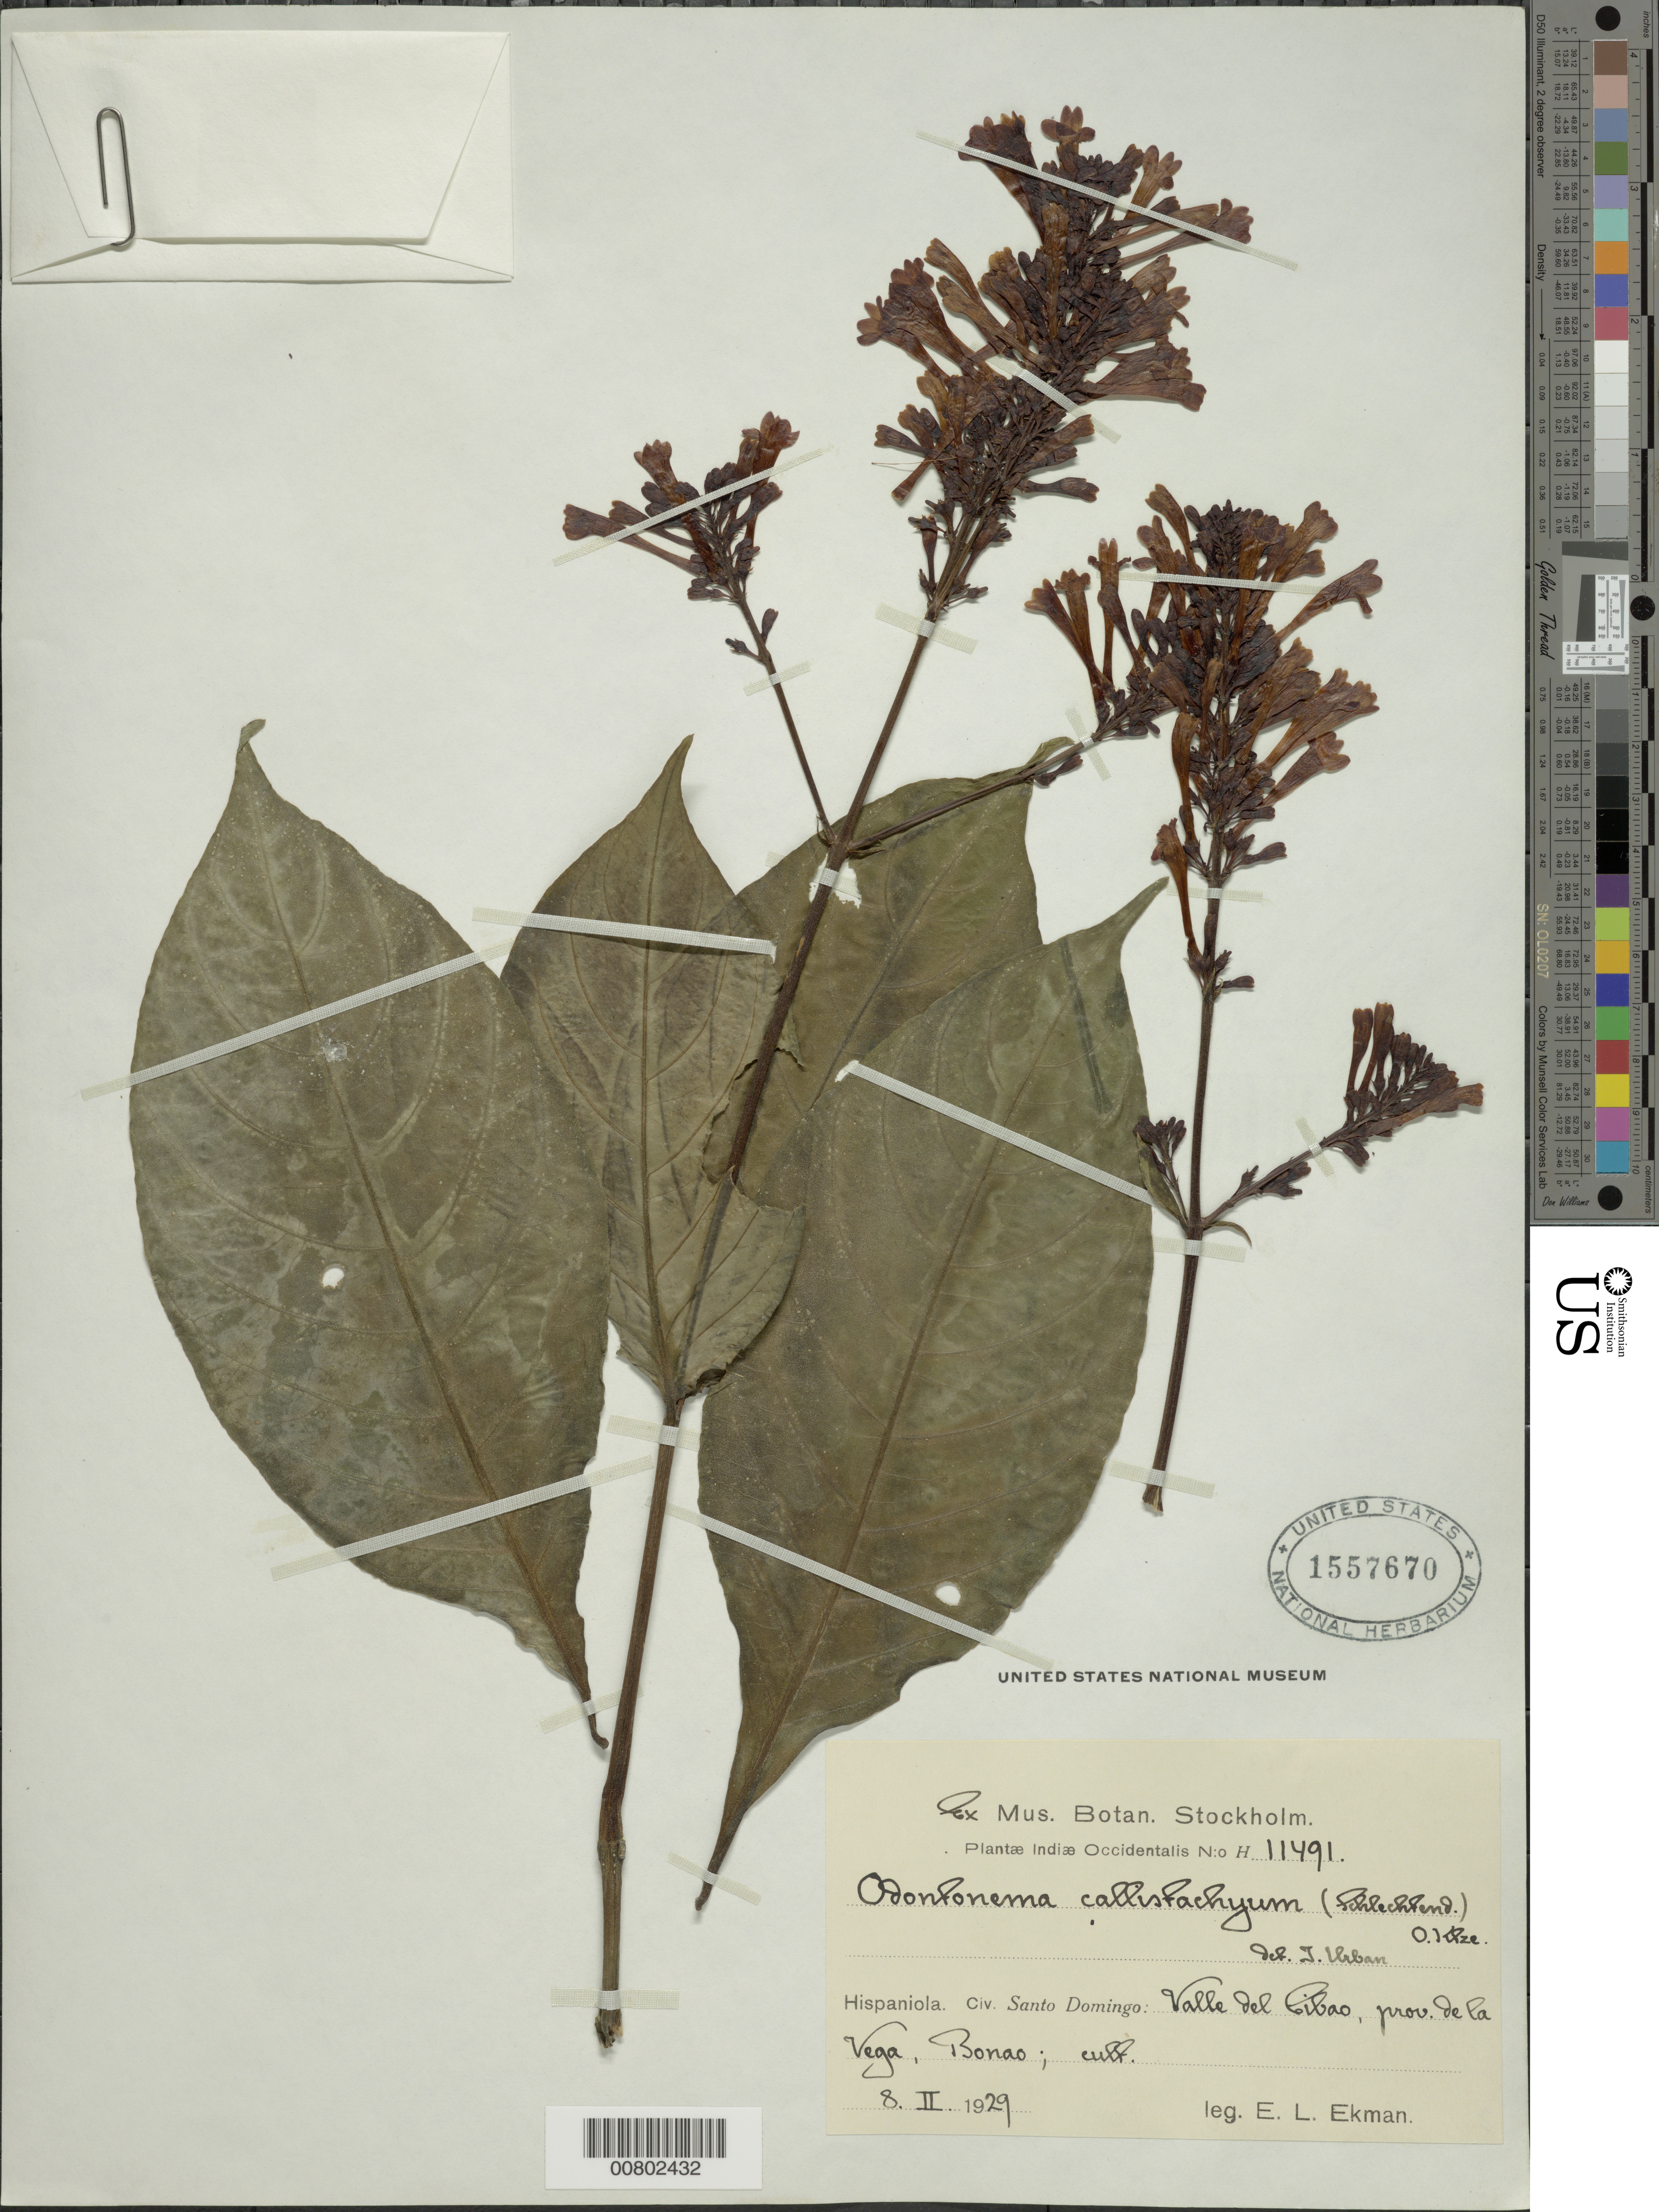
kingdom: Plantae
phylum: Tracheophyta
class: Magnoliopsida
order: Lamiales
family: Acanthaceae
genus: Odontonema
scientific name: Odontonema cuspidatum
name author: (Nees) Kuntze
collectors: E. L. Ekman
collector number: H 11491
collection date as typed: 08 Feb 1929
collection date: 1929-02-08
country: Dominican Republic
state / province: La Vega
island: Hispaniola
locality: Valle del Cibao, Bonao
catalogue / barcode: US 1557670